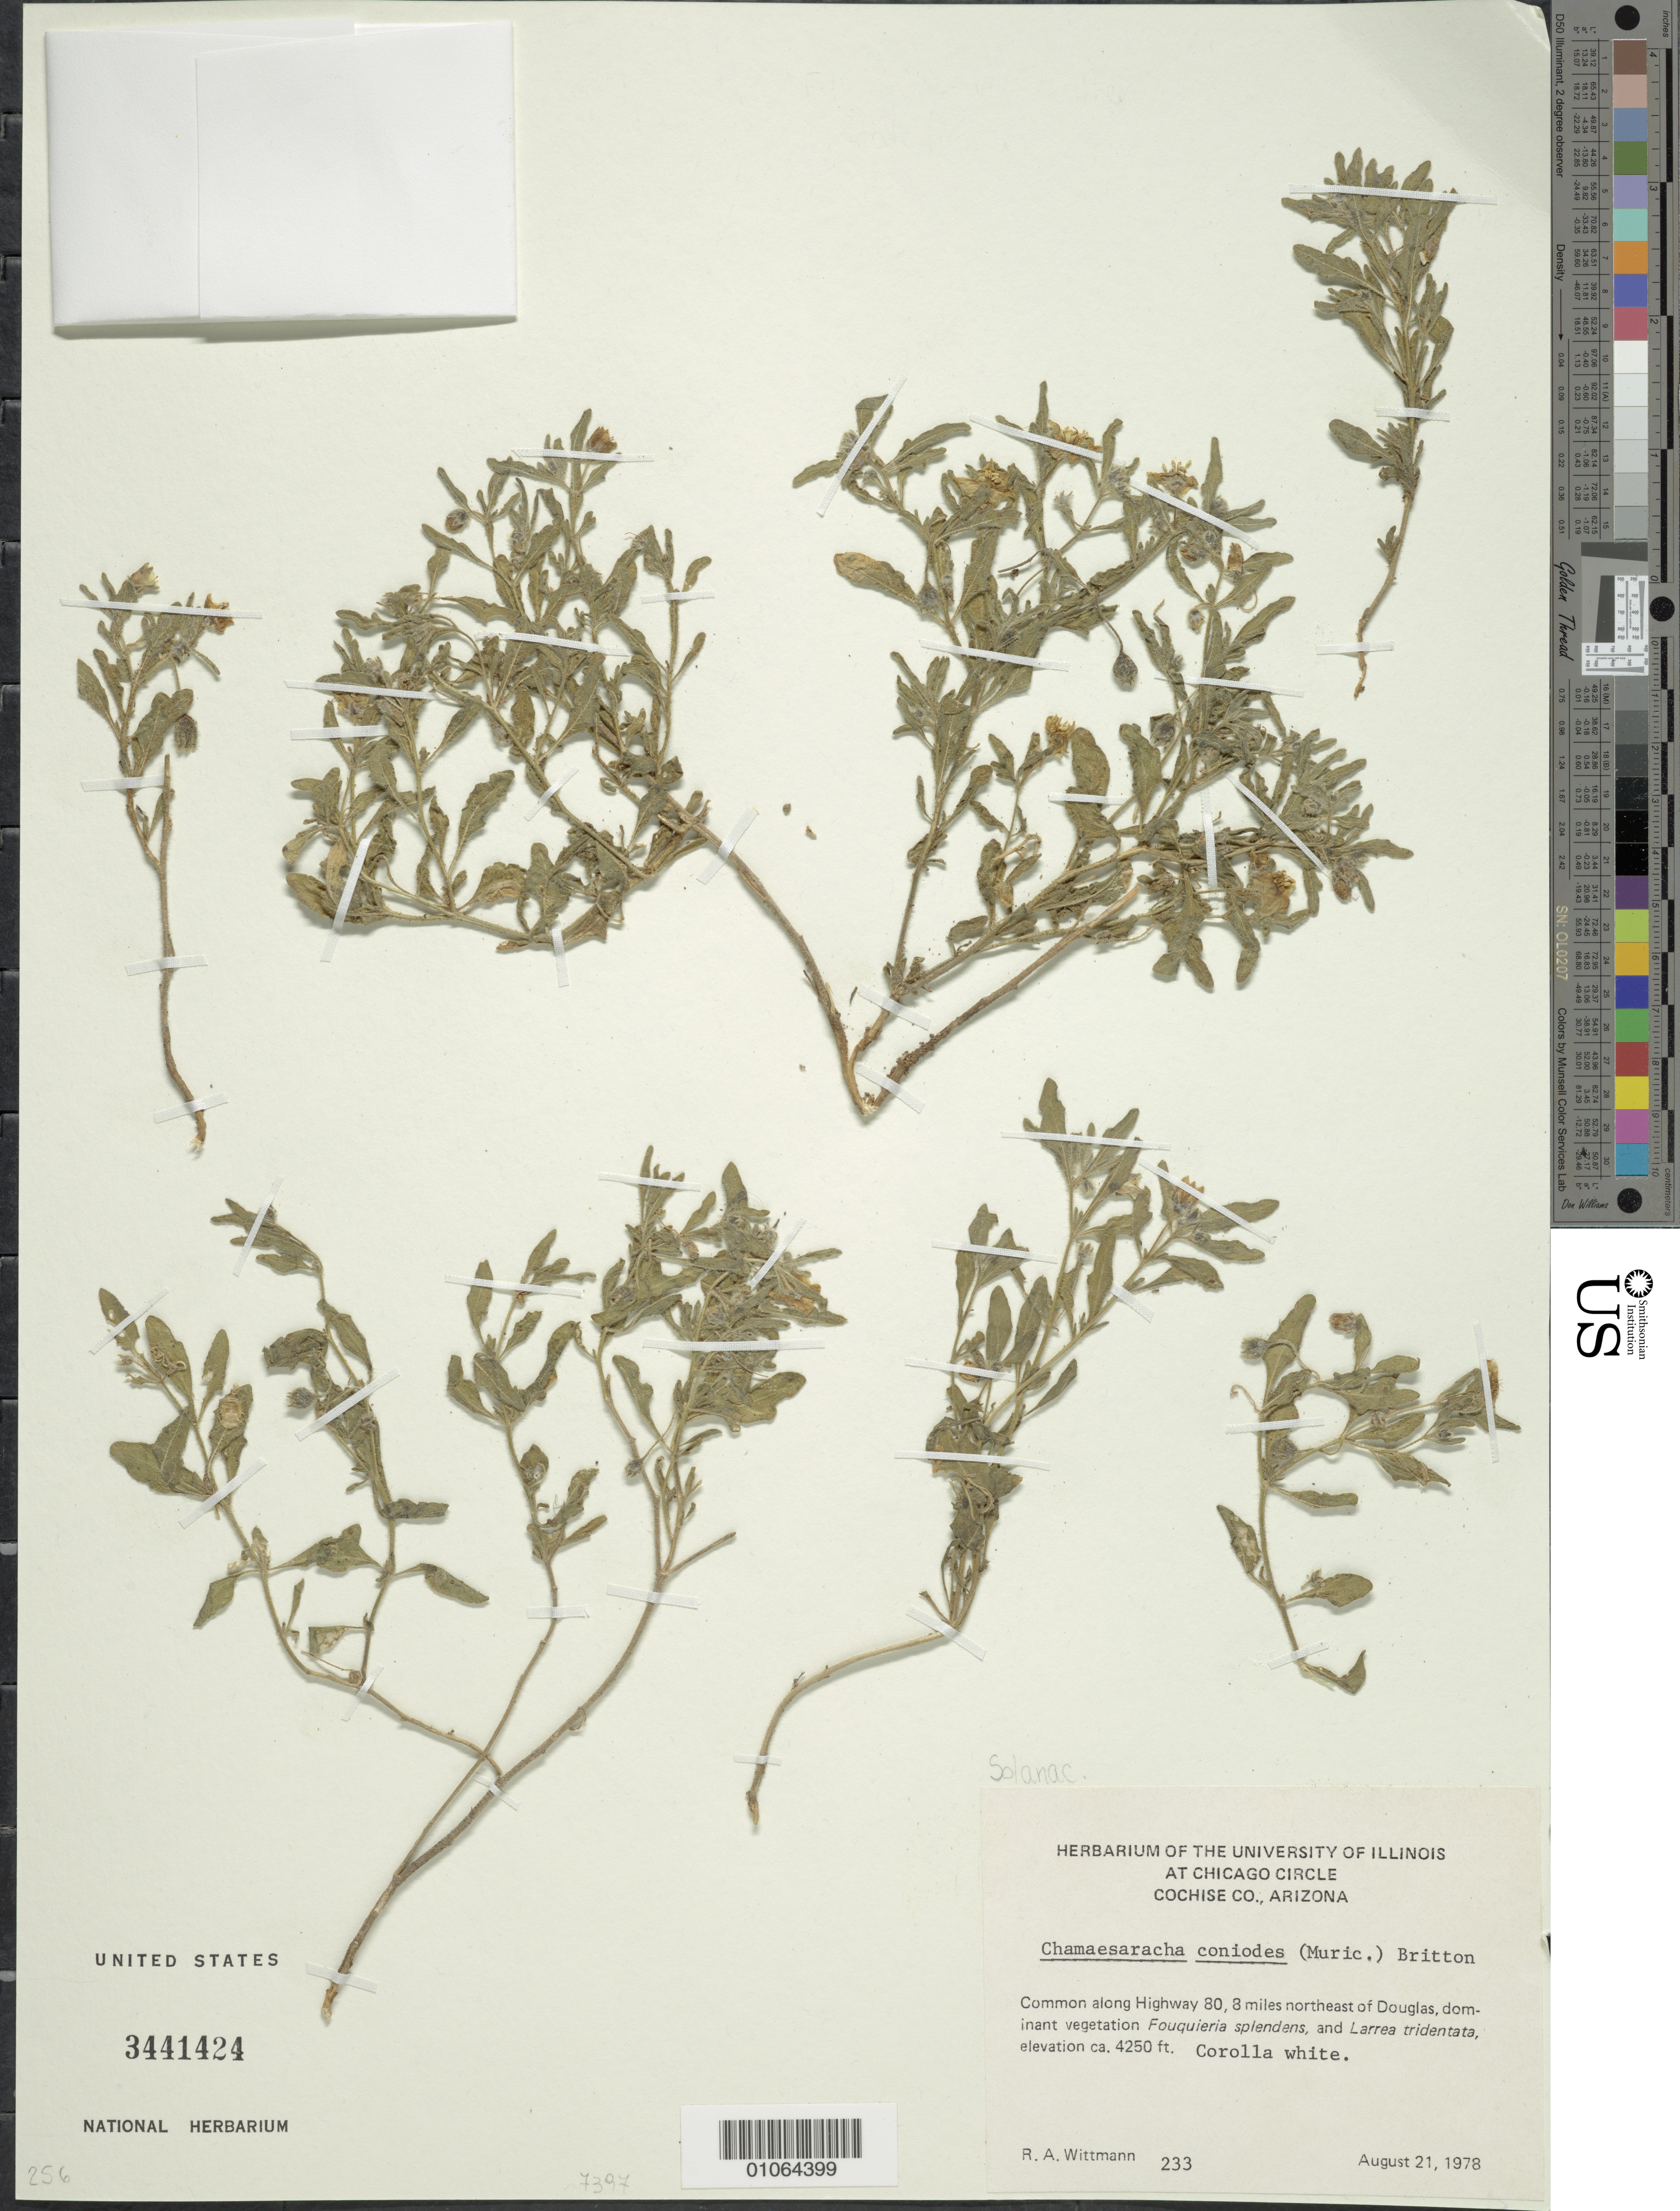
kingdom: Plantae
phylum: Tracheophyta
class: Magnoliopsida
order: Solanales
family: Solanaceae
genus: Chamaesaracha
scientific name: Chamaesaracha coniodes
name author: (Moric. ex Dunal) Britton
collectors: R. Wittmann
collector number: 233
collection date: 1978-08-21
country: United States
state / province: Arizona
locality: Chicago Circle. Cochise Co. Common along Highway 80.8 miles northeast of Douglas.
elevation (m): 1295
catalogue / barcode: US 3441424